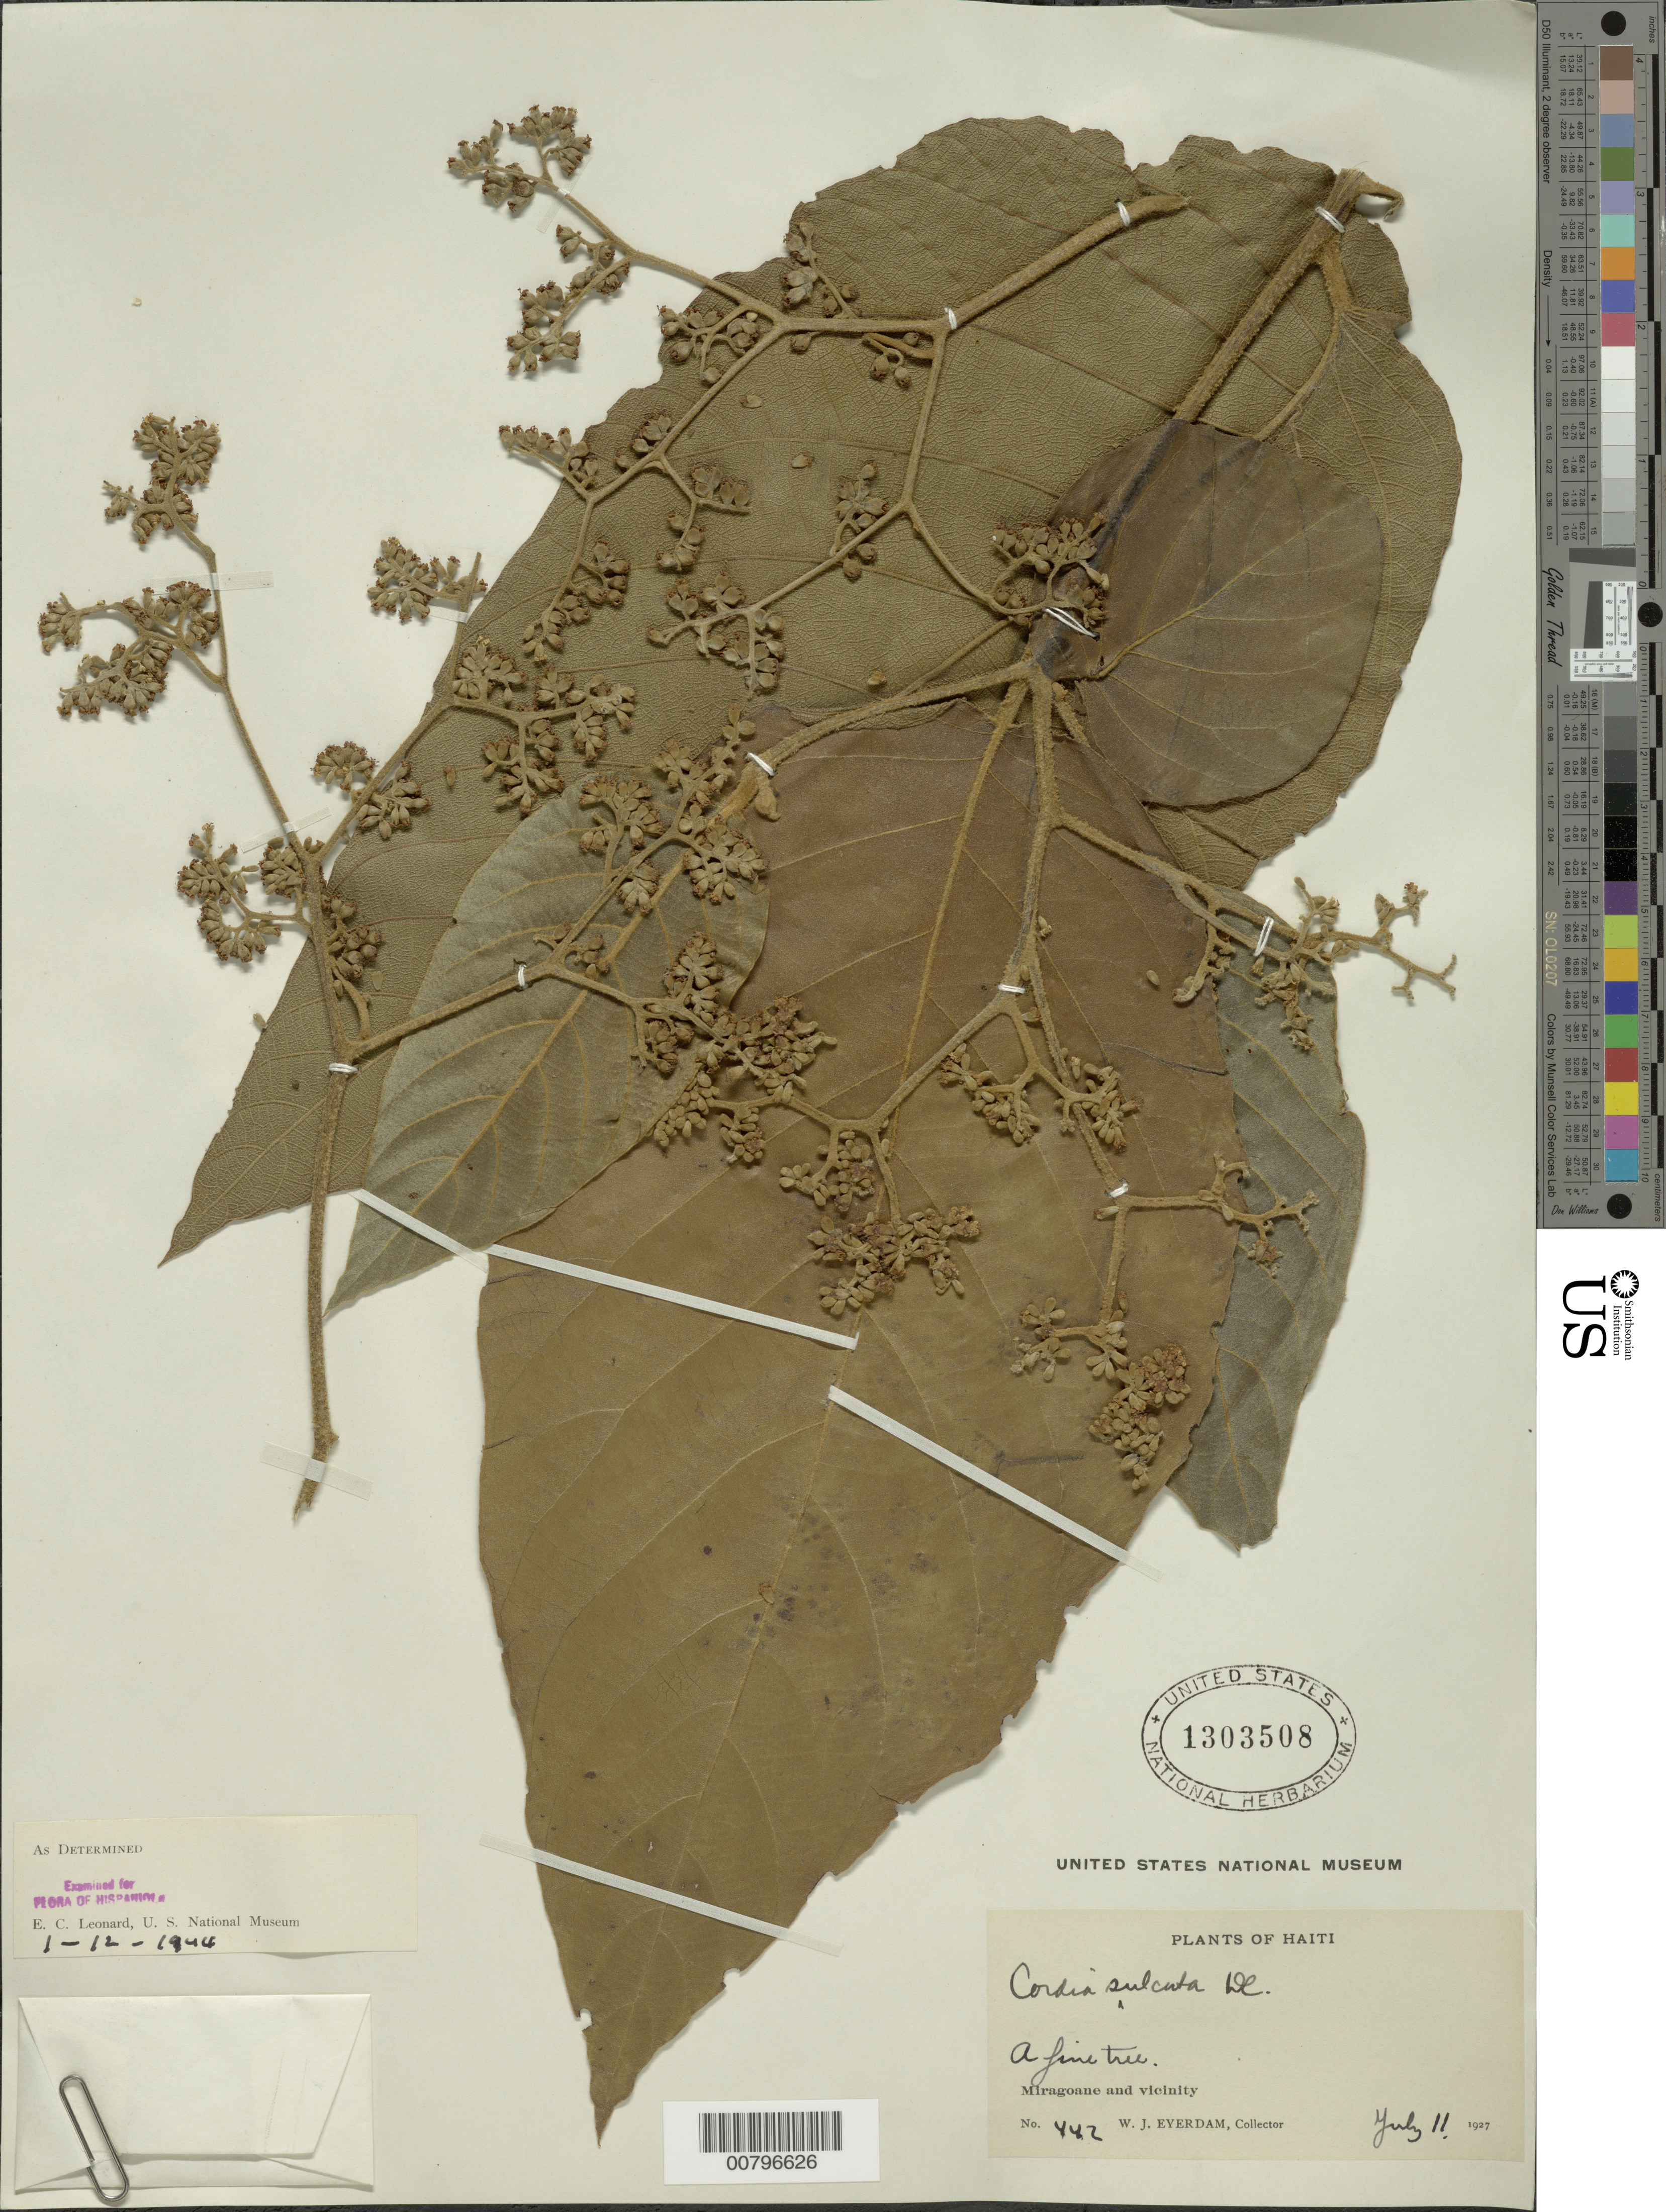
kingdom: Plantae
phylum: Tracheophyta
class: Magnoliopsida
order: Boraginales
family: Cordiaceae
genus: Cordia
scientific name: Cordia sulcata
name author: DC.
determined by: Leonard, Emery C., (US)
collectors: W. J. Eyerdam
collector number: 442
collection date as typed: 11 Jul 1927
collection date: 1927-07-11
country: Haiti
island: Hispaniola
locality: Miragoane and vicinity.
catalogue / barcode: US 1303508